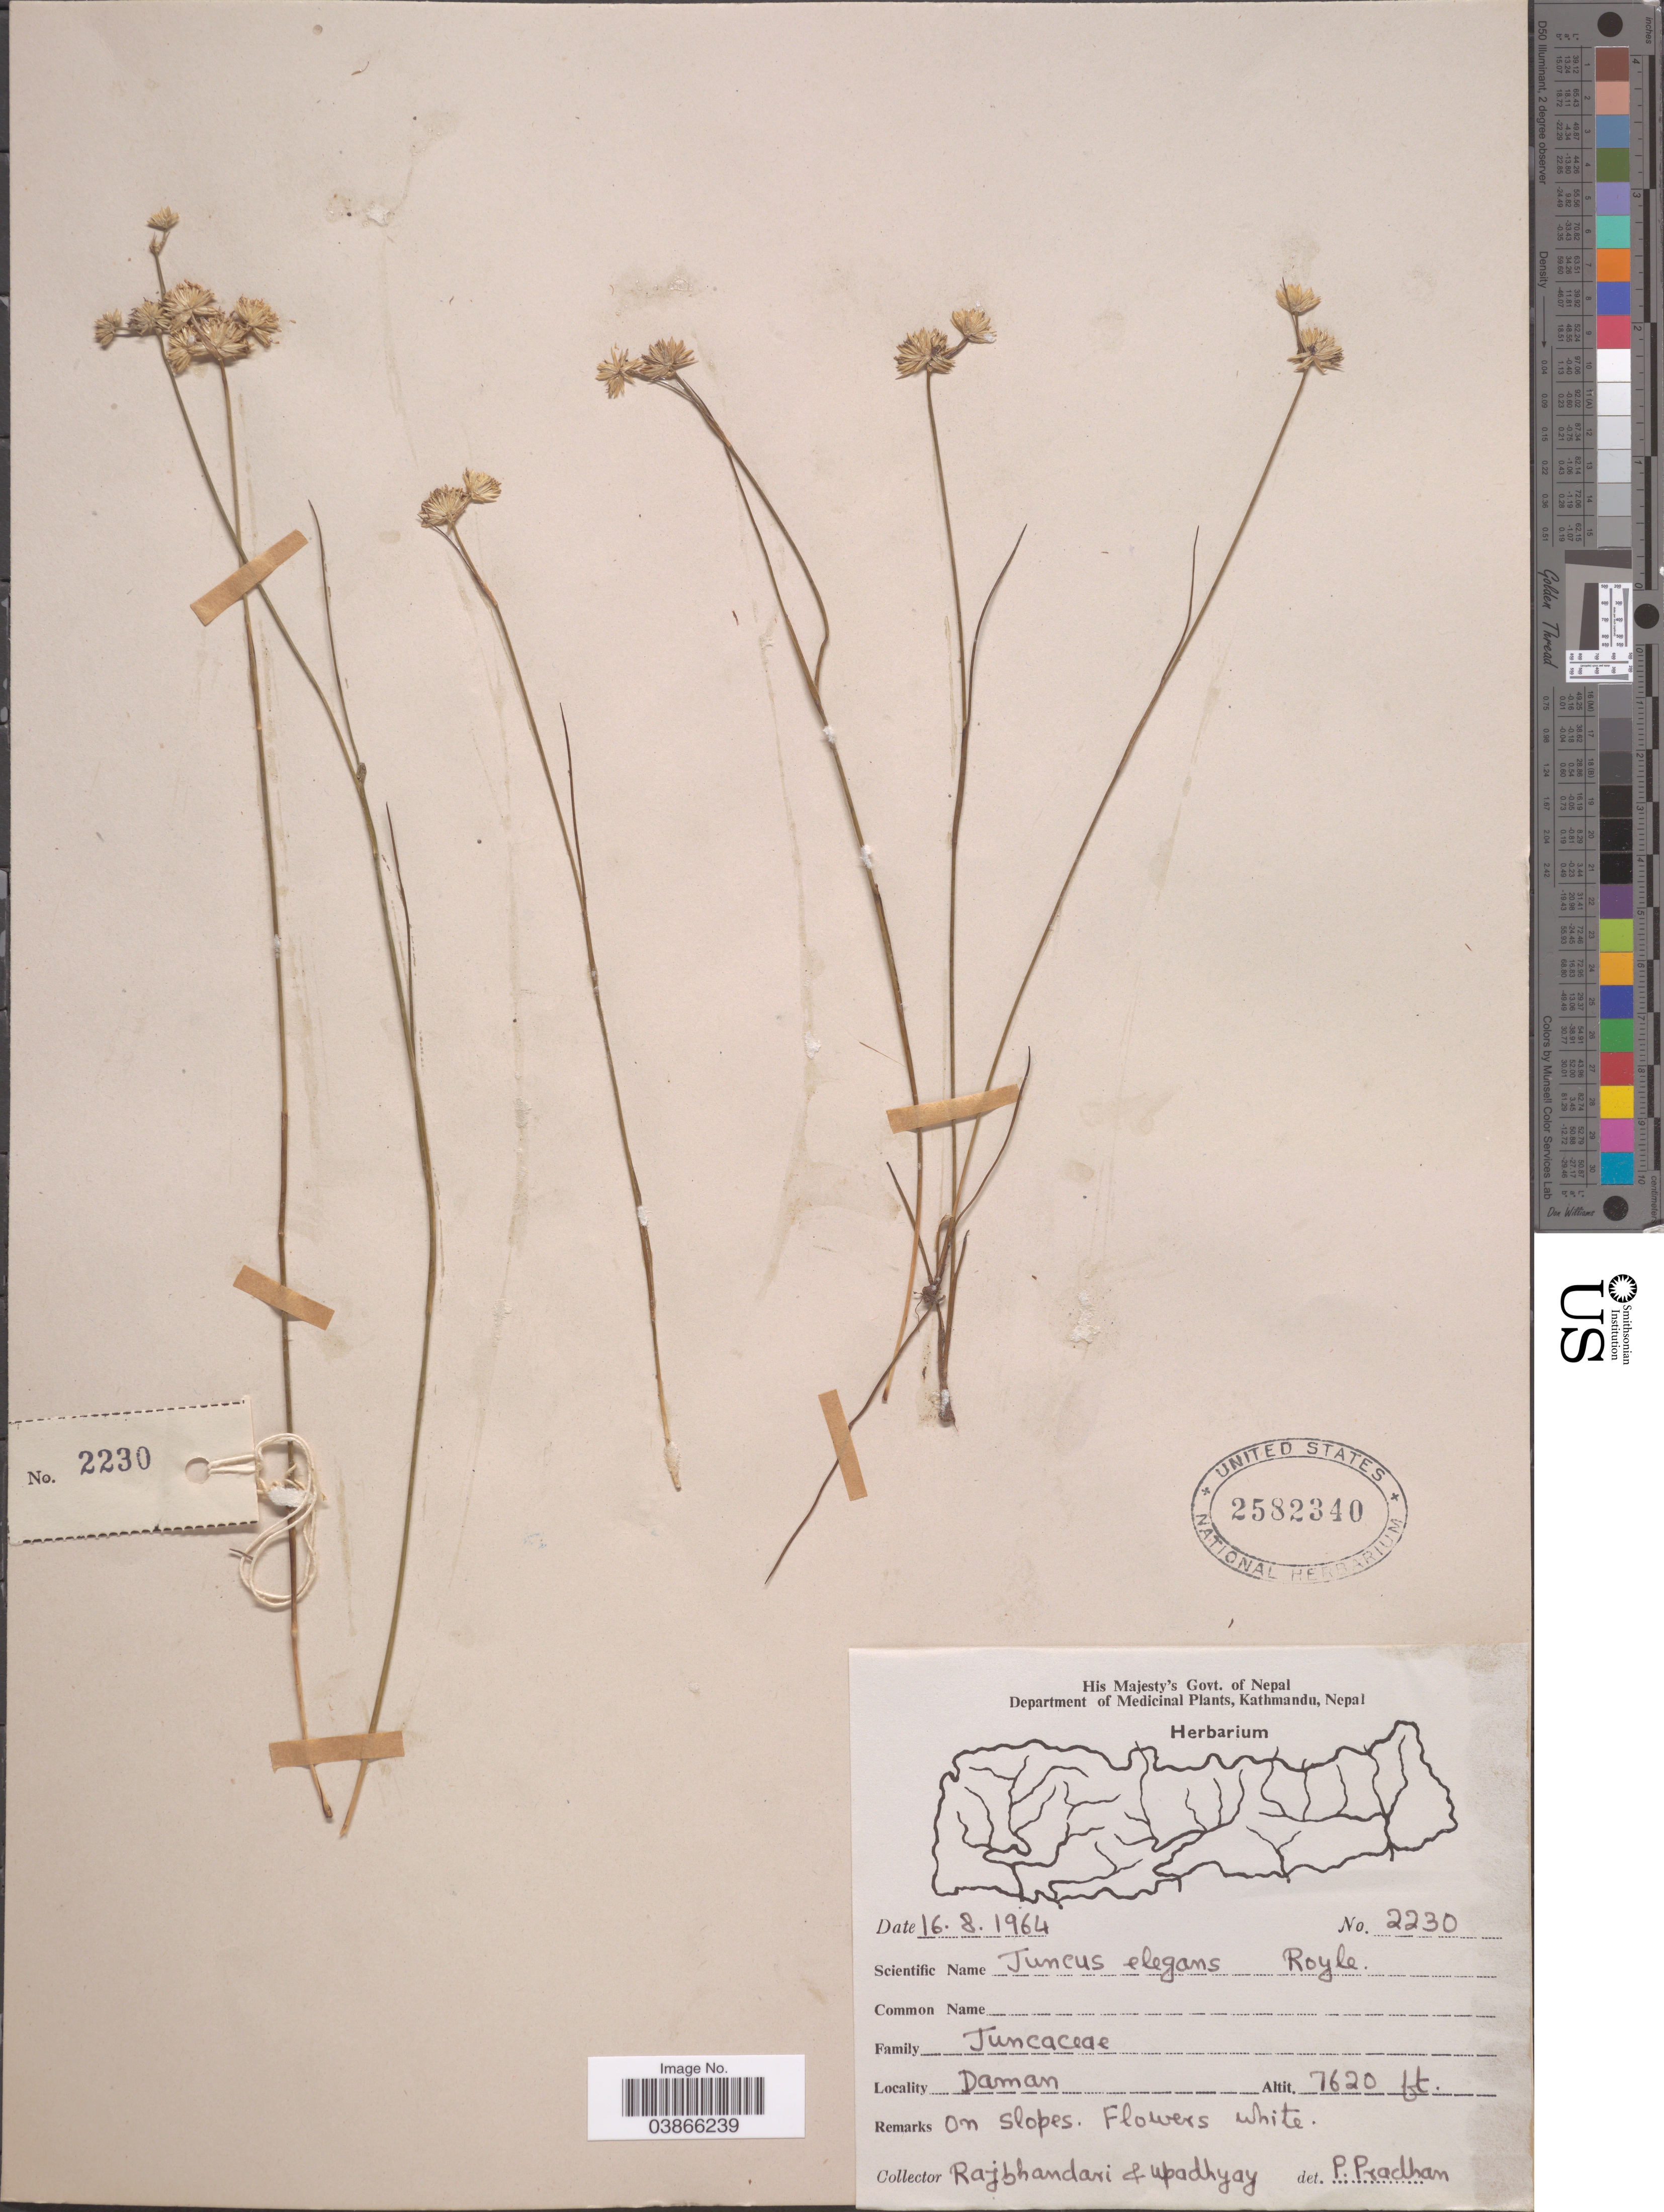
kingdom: Plantae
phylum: Tracheophyta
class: Liliopsida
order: Poales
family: Juncaceae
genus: Juncus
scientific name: Juncus elegans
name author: Royle ex Sam.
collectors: Rajbhandari & Upadhyay, --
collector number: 2230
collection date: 1964-08-16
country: Nepal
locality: Daman.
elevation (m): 2323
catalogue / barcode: US 2582340